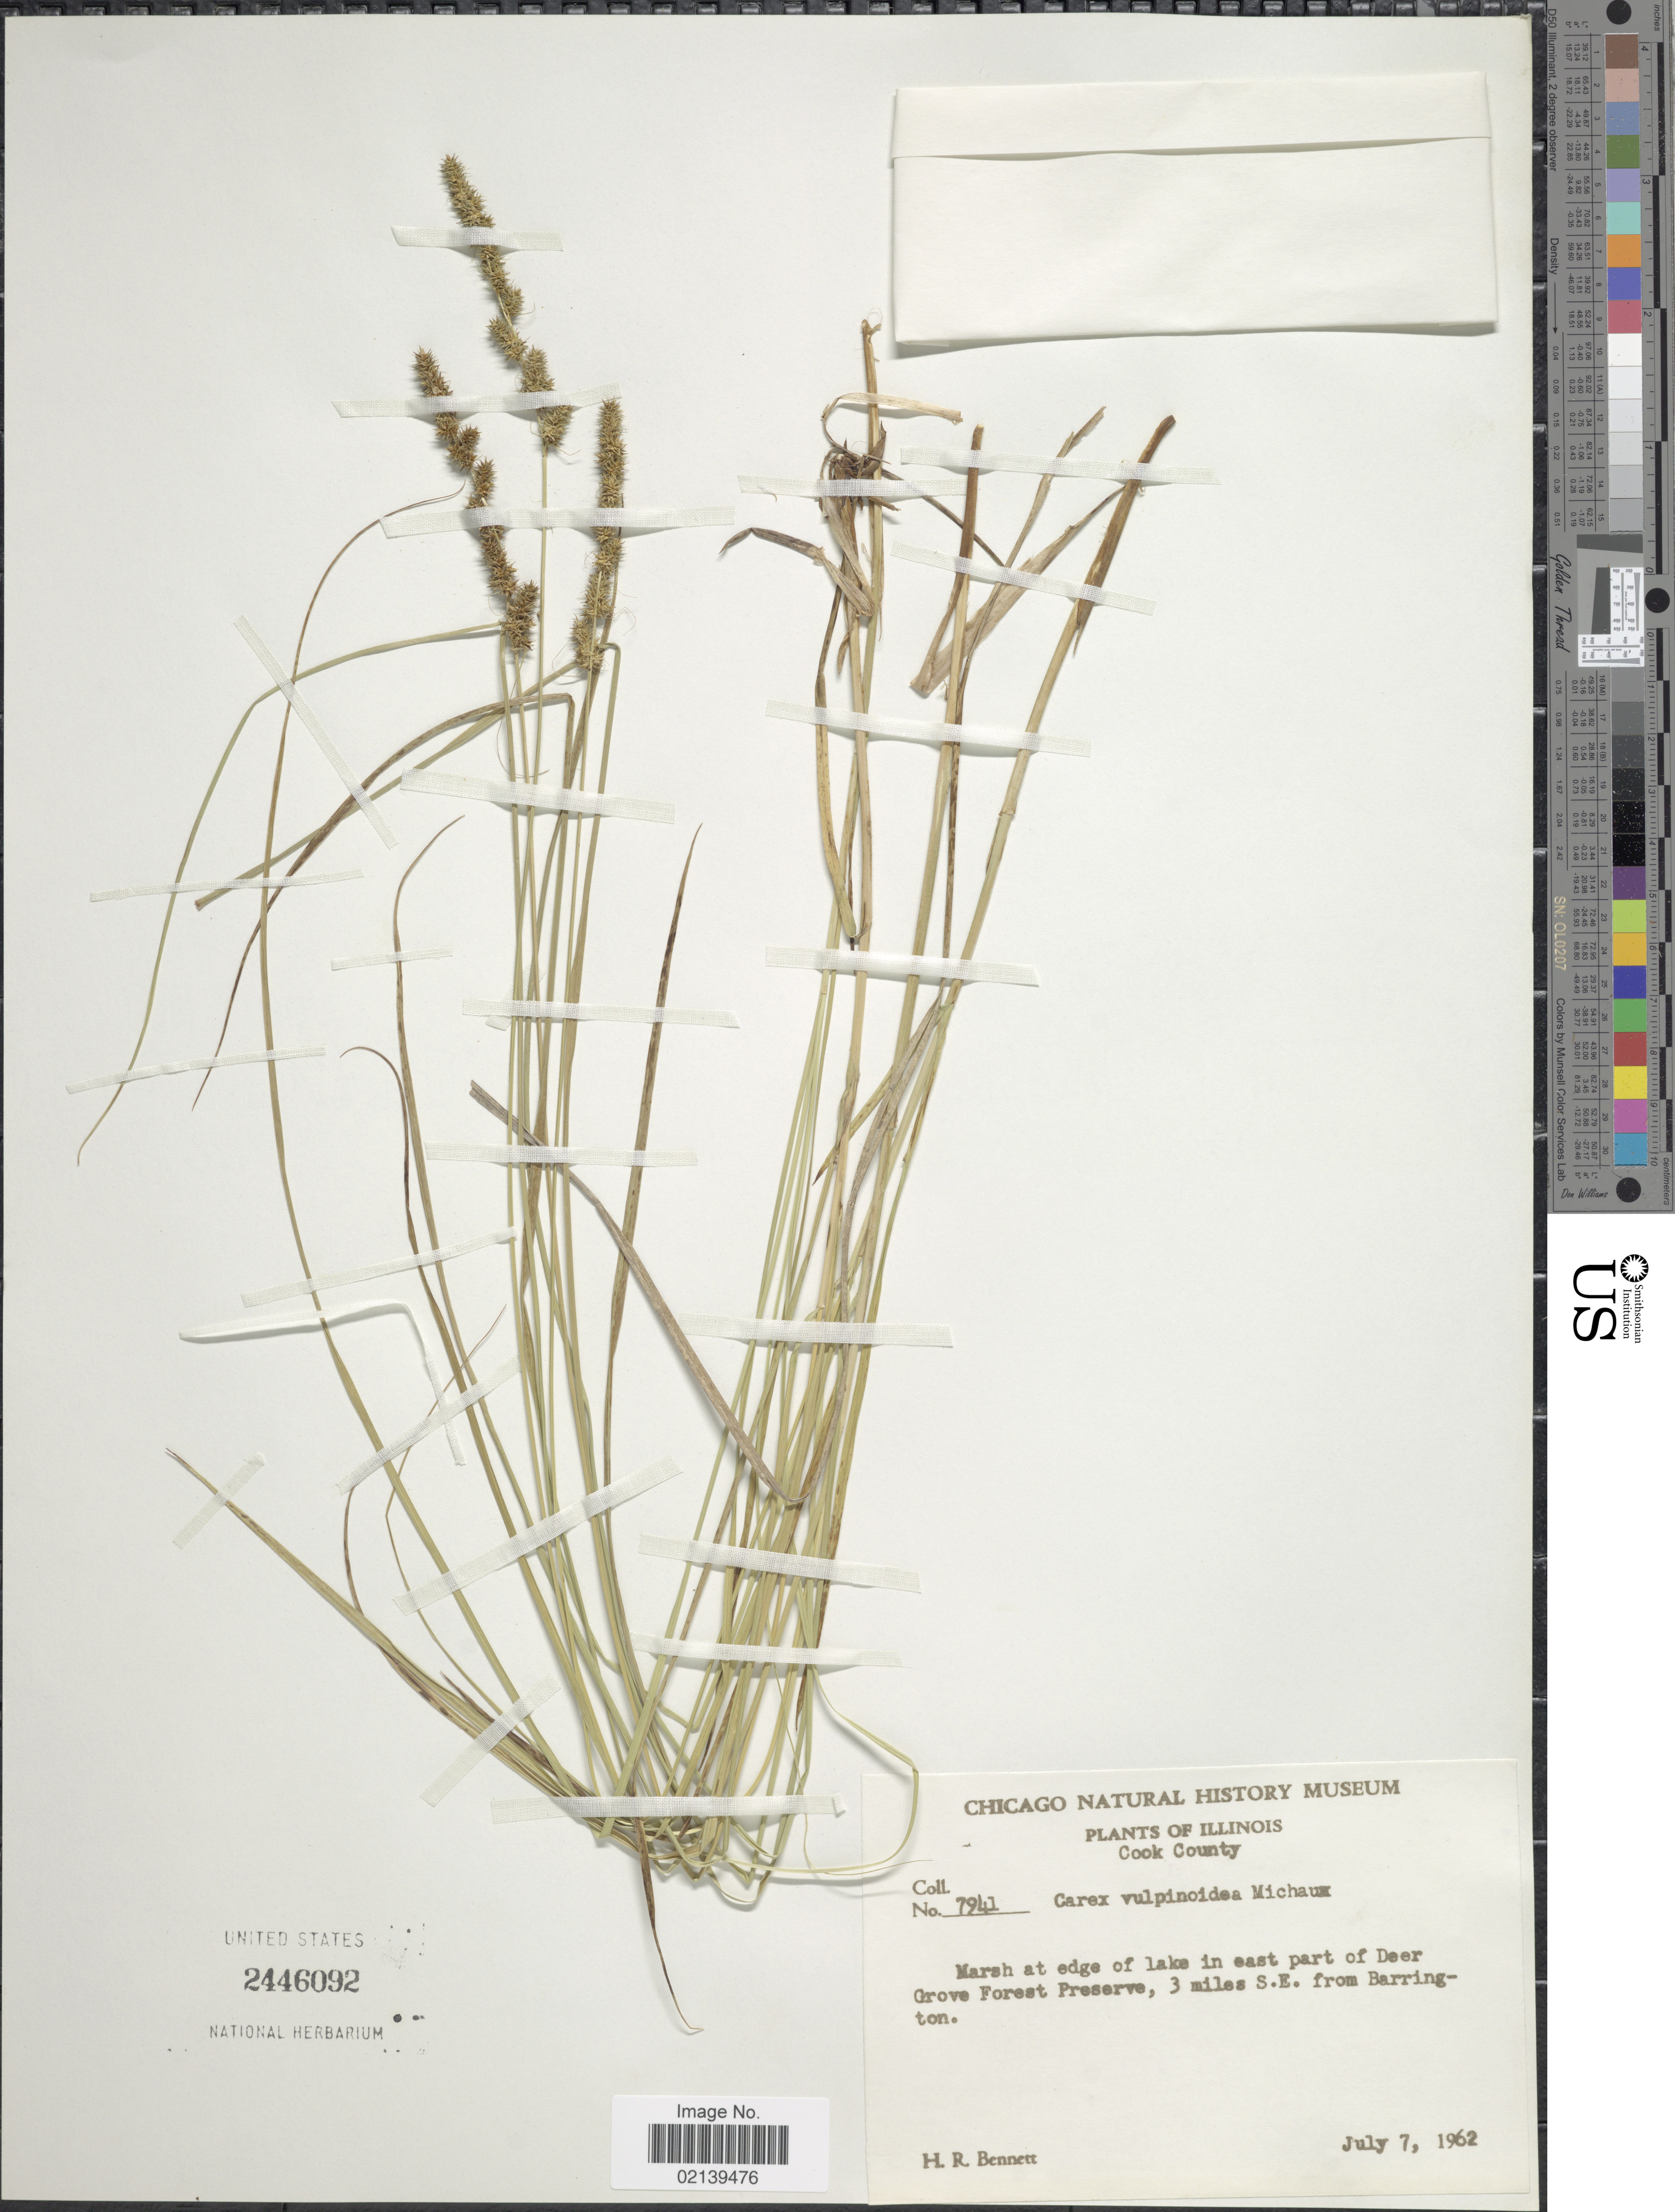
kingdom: Plantae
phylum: Tracheophyta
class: Liliopsida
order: Poales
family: Cyperaceae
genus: Carex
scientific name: Carex vulpinoidea Michx.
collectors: H. R. Bennett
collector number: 7941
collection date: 1962-07-07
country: United States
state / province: Illinois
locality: Cook County, Marsh at edge of lake in east of part of Deer Grove Forest Preserve, 3 miles S.E. from Barrington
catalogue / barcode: US 2446092